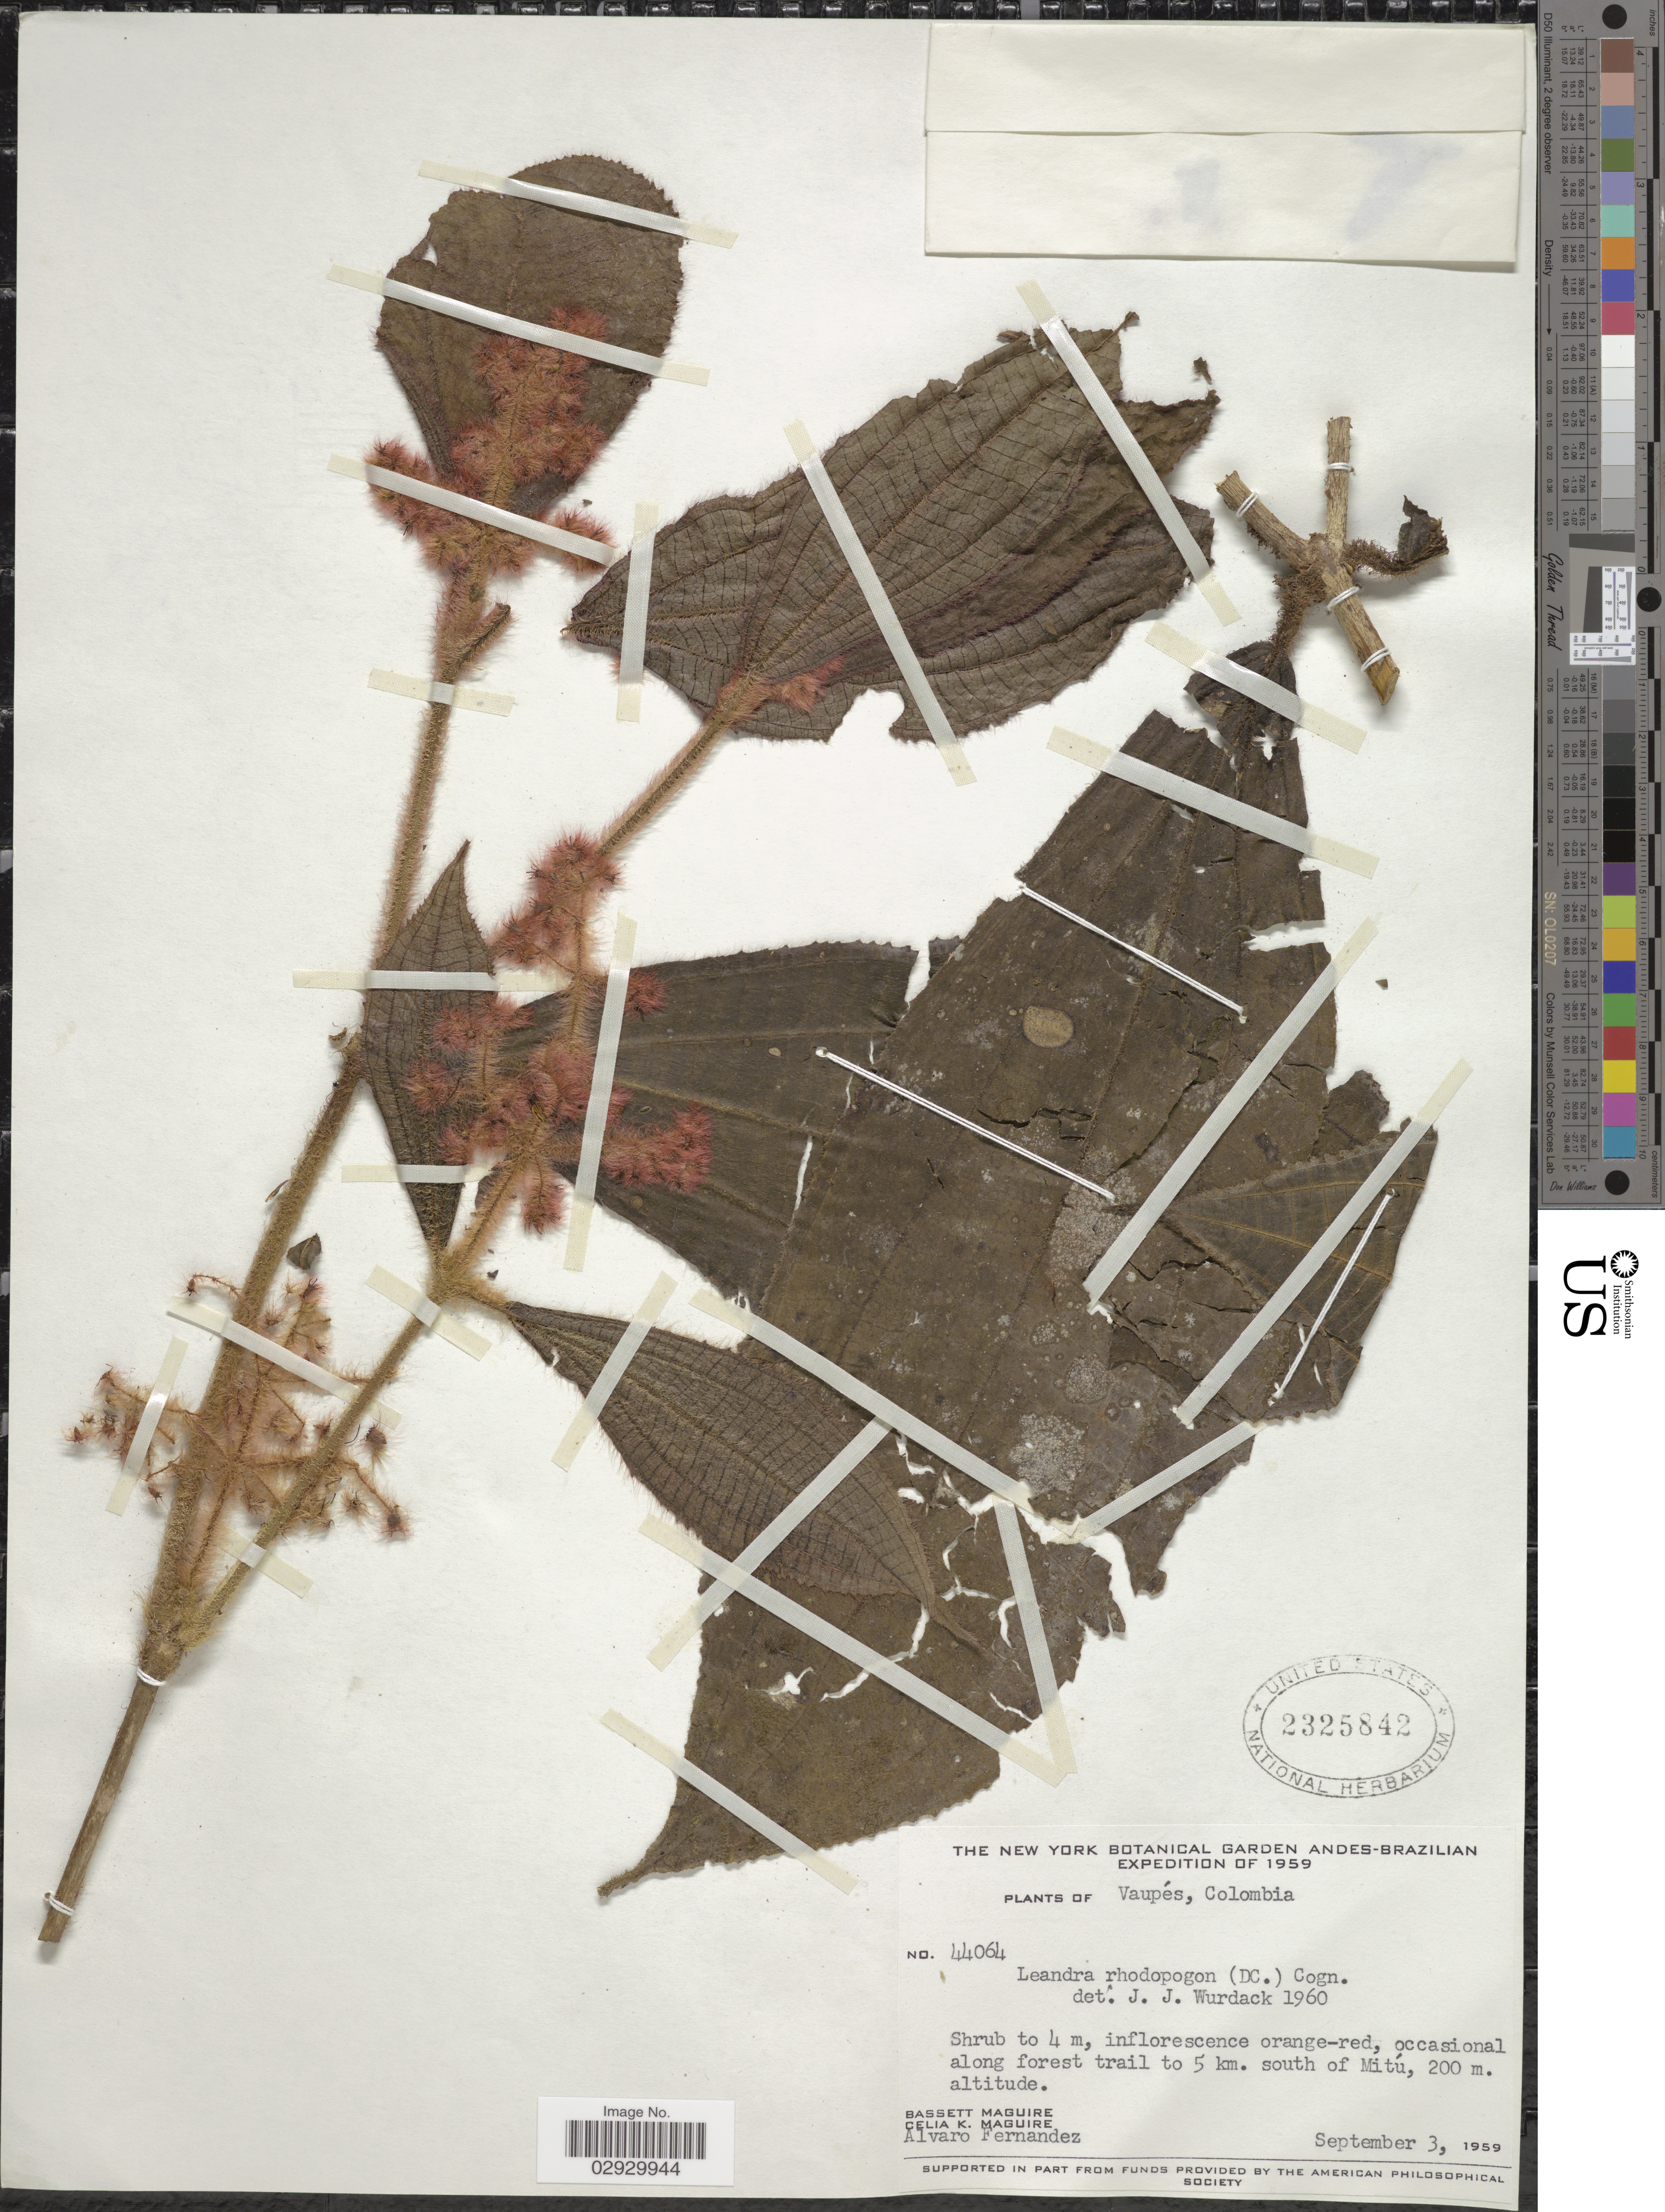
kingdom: Plantae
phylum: Tracheophyta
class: Magnoliopsida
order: Myrtales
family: Melastomataceae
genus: Leandra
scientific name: Leandra rhodopogon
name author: (DC.) Cogn.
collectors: B. Maguire, C. K. Maguire & A. Fernandez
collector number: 44064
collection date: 1959-09-03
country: Colombia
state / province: Vaupés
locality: Occasional along forest trail to 5 km. south of Mitú.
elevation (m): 200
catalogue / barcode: US 2325842